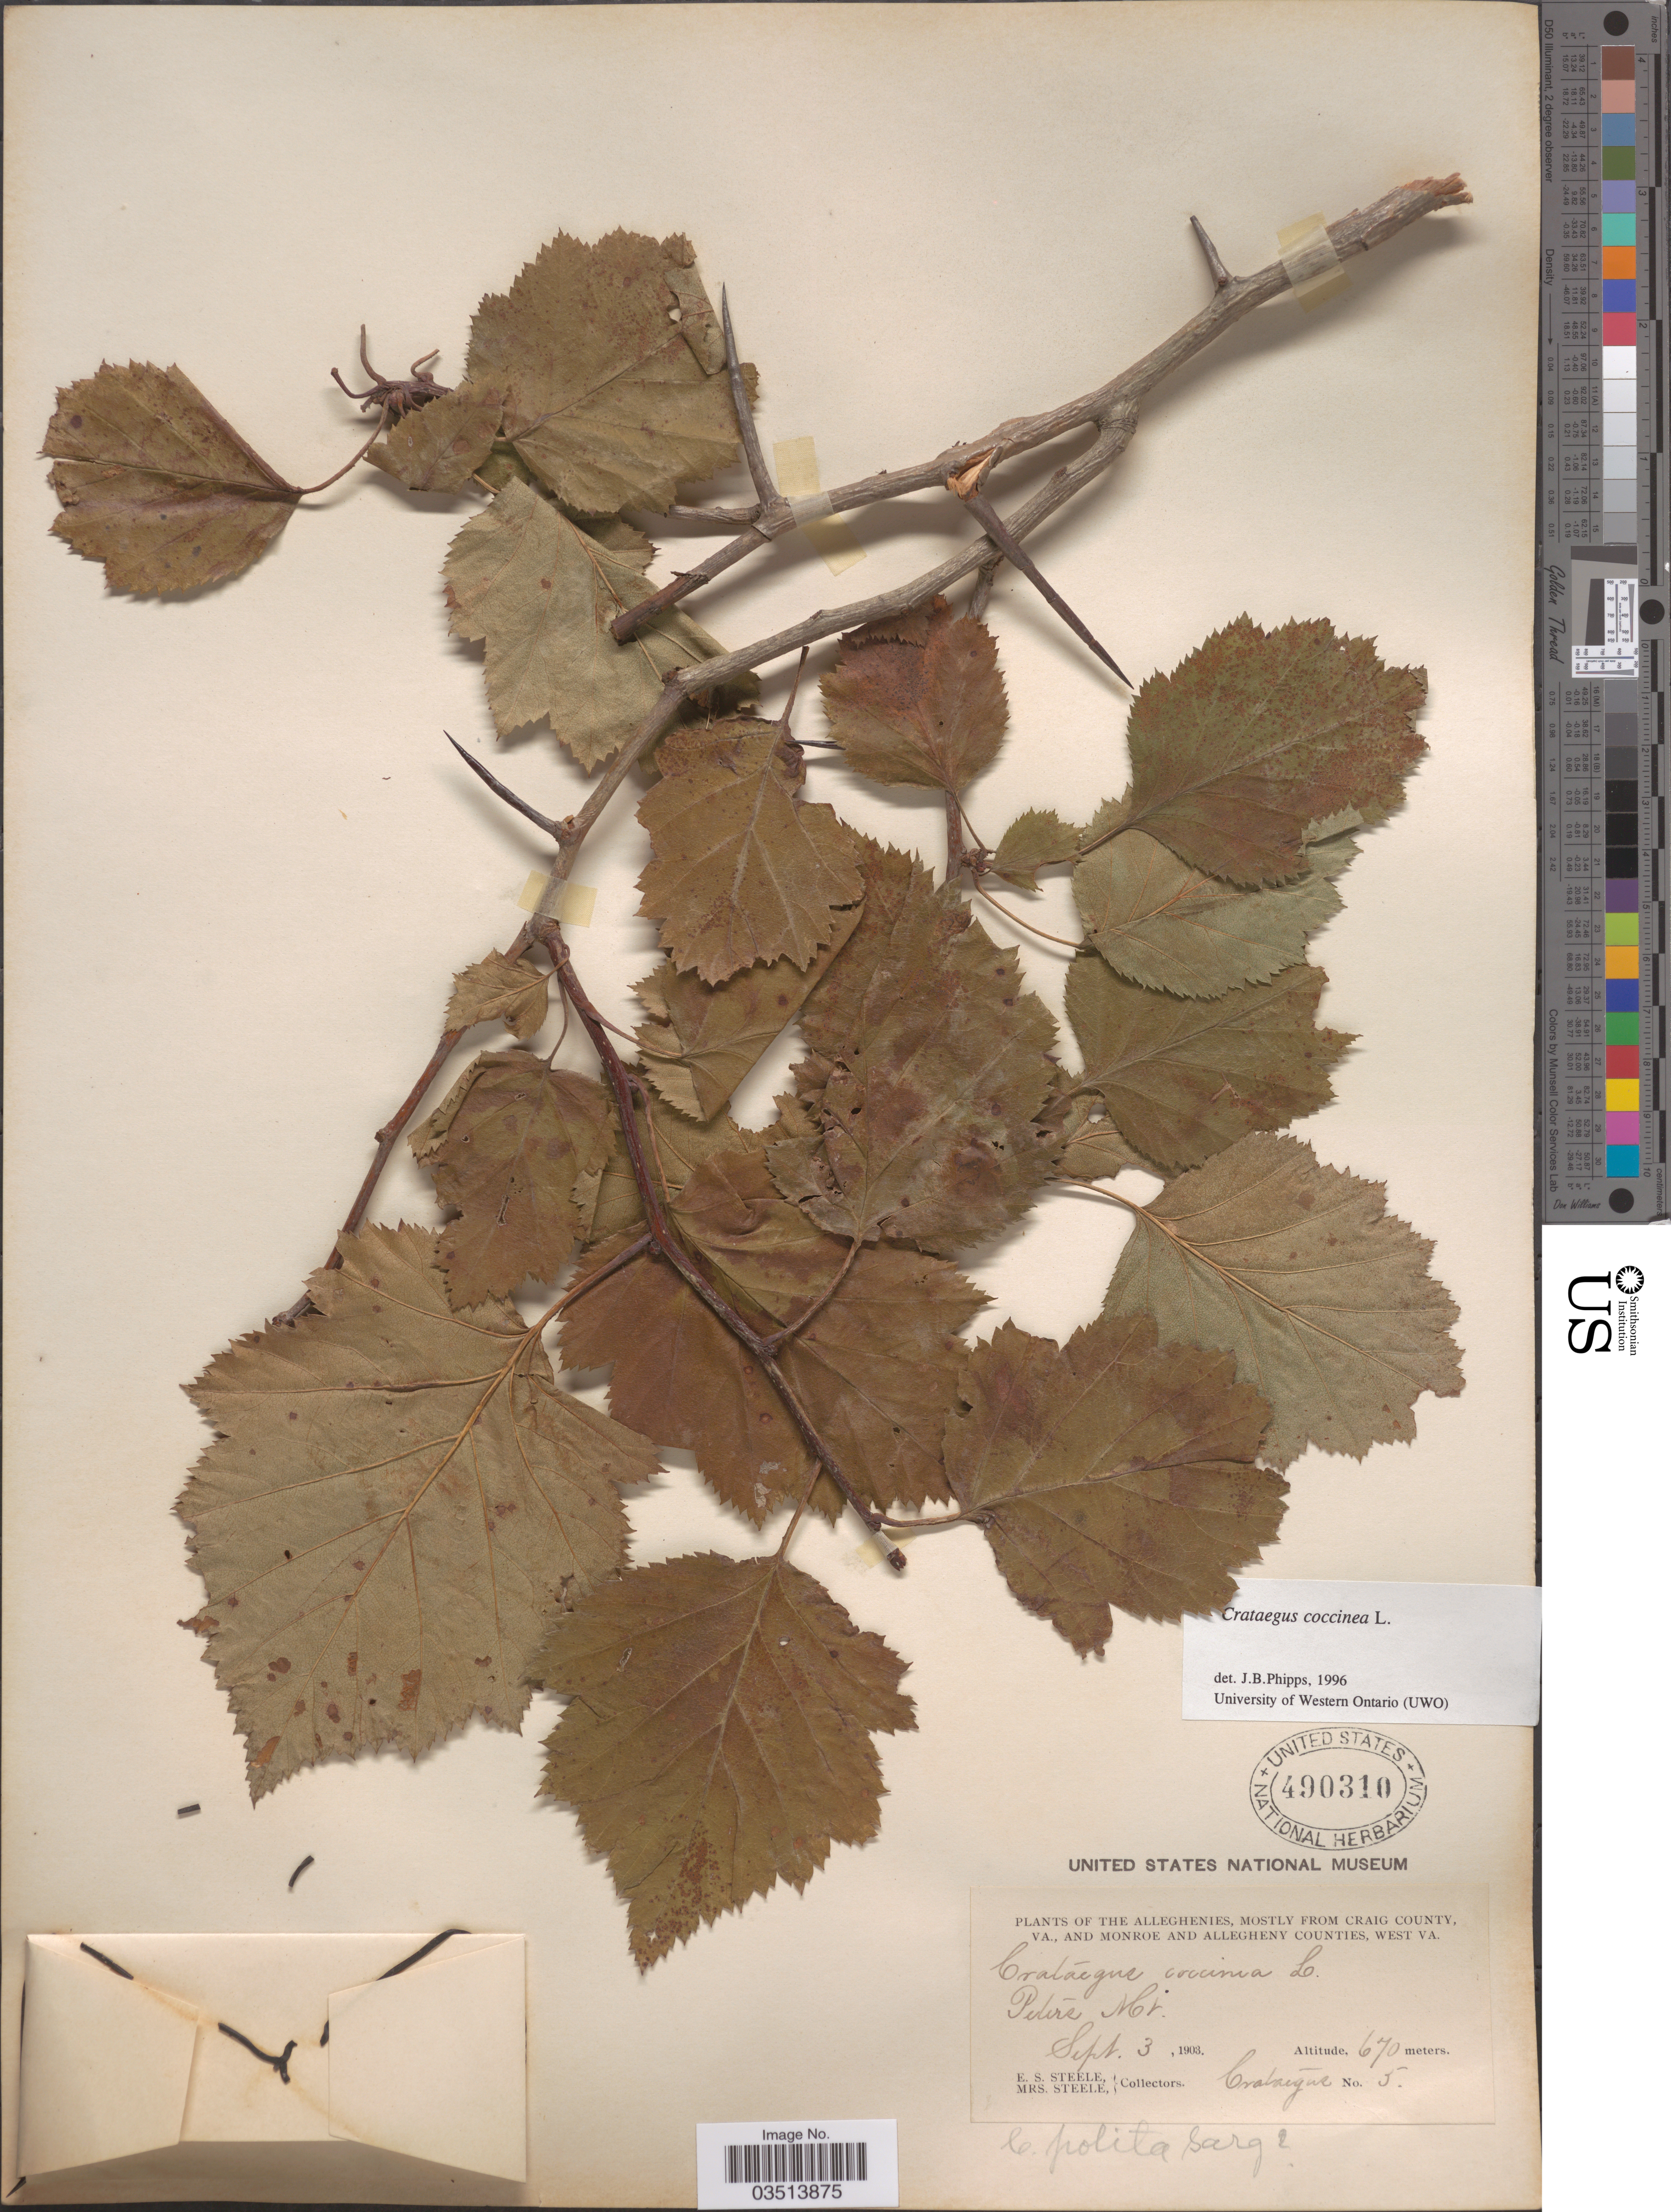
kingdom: Plantae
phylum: Tracheophyta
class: Magnoliopsida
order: Rosales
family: Rosaceae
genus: Crataegus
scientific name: Crataegus coccinea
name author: Ashe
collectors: E. Steele & Mrs. E. S. Steele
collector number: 5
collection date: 1903-09-03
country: United States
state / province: West Virginia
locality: The Alleghenies, mostly from Craig County, and Monroe and Allegheny Counties. Peters Mt.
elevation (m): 670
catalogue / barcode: US 490310